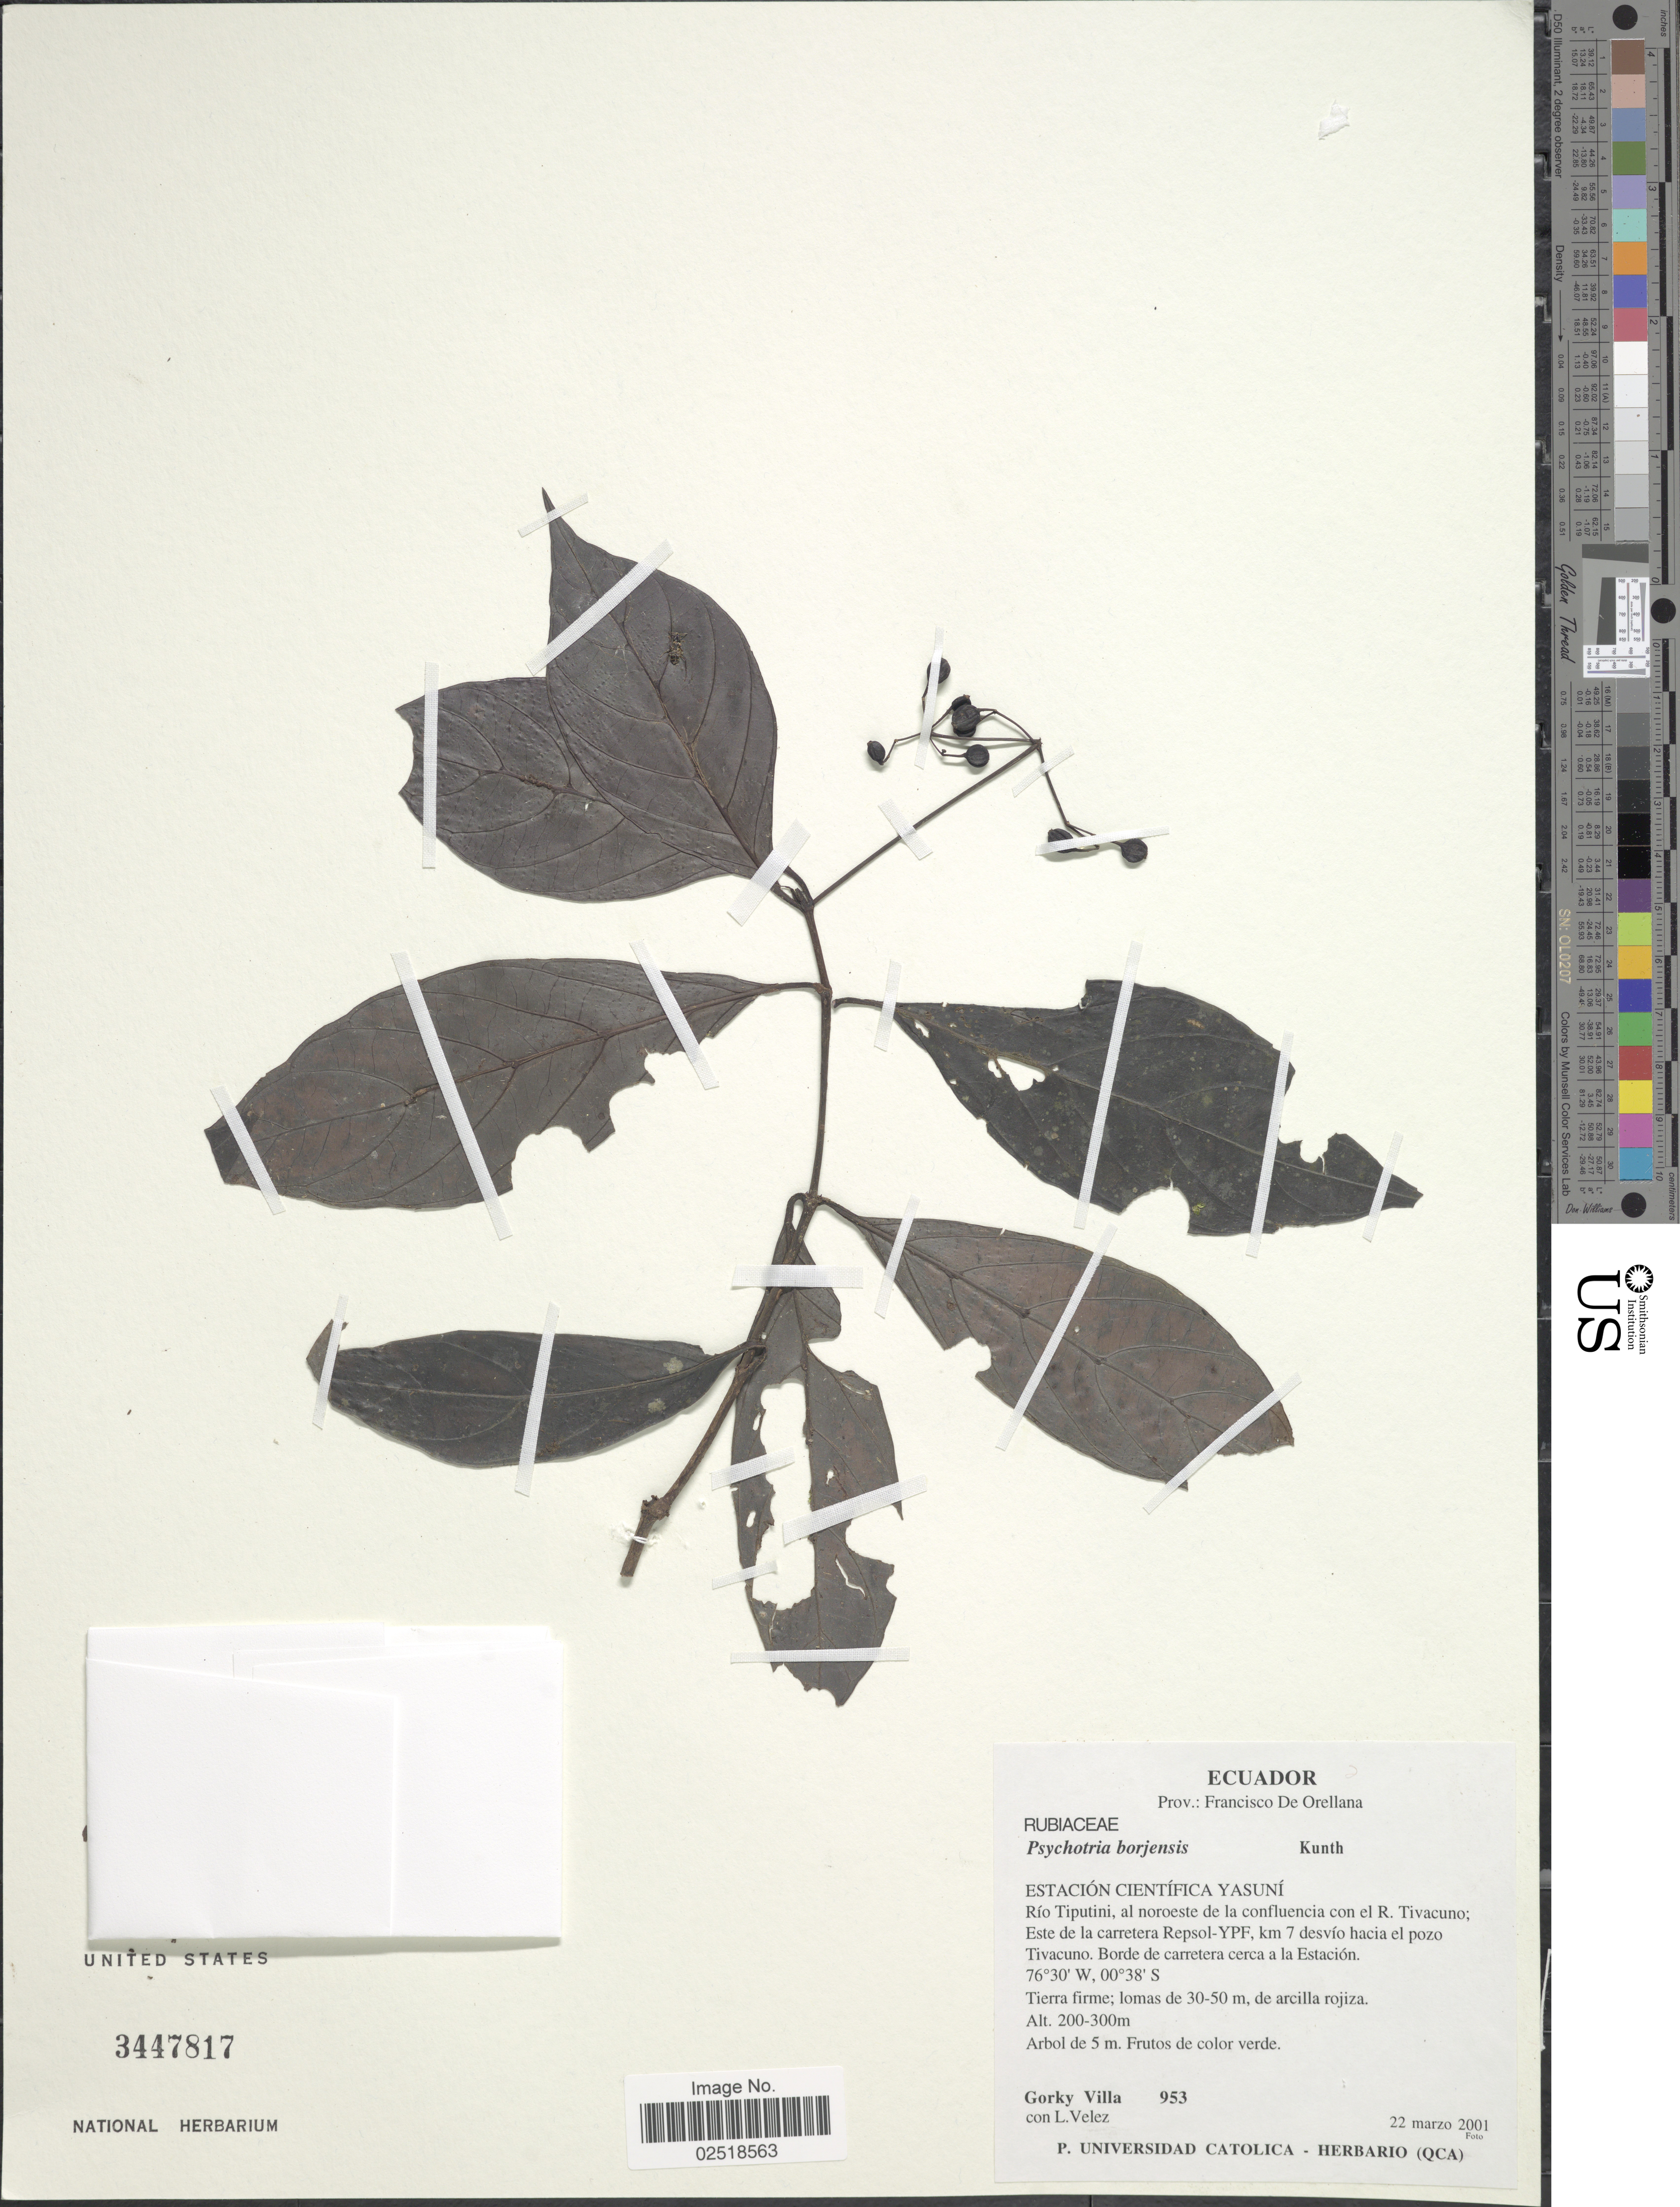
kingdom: Plantae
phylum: Tracheophyta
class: Magnoliopsida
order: Gentianales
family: Rubiaceae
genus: Psychotria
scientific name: Psychotria borjensis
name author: Kunth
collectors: G. Villa & L. Velez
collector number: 953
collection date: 2001-03-22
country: Ecuador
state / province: Orellana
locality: Prov.: Francisco De Orellana, Estación Científica Yasuní, Río Tiputini, al noroeste de la confluencia con el R. Tivacuno; Este de la carretera Repsol-YPF, km 7 desvío hacia el pozo Tivacuno. Borde de carretera cerca a la Estación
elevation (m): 200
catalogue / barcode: US 3447817